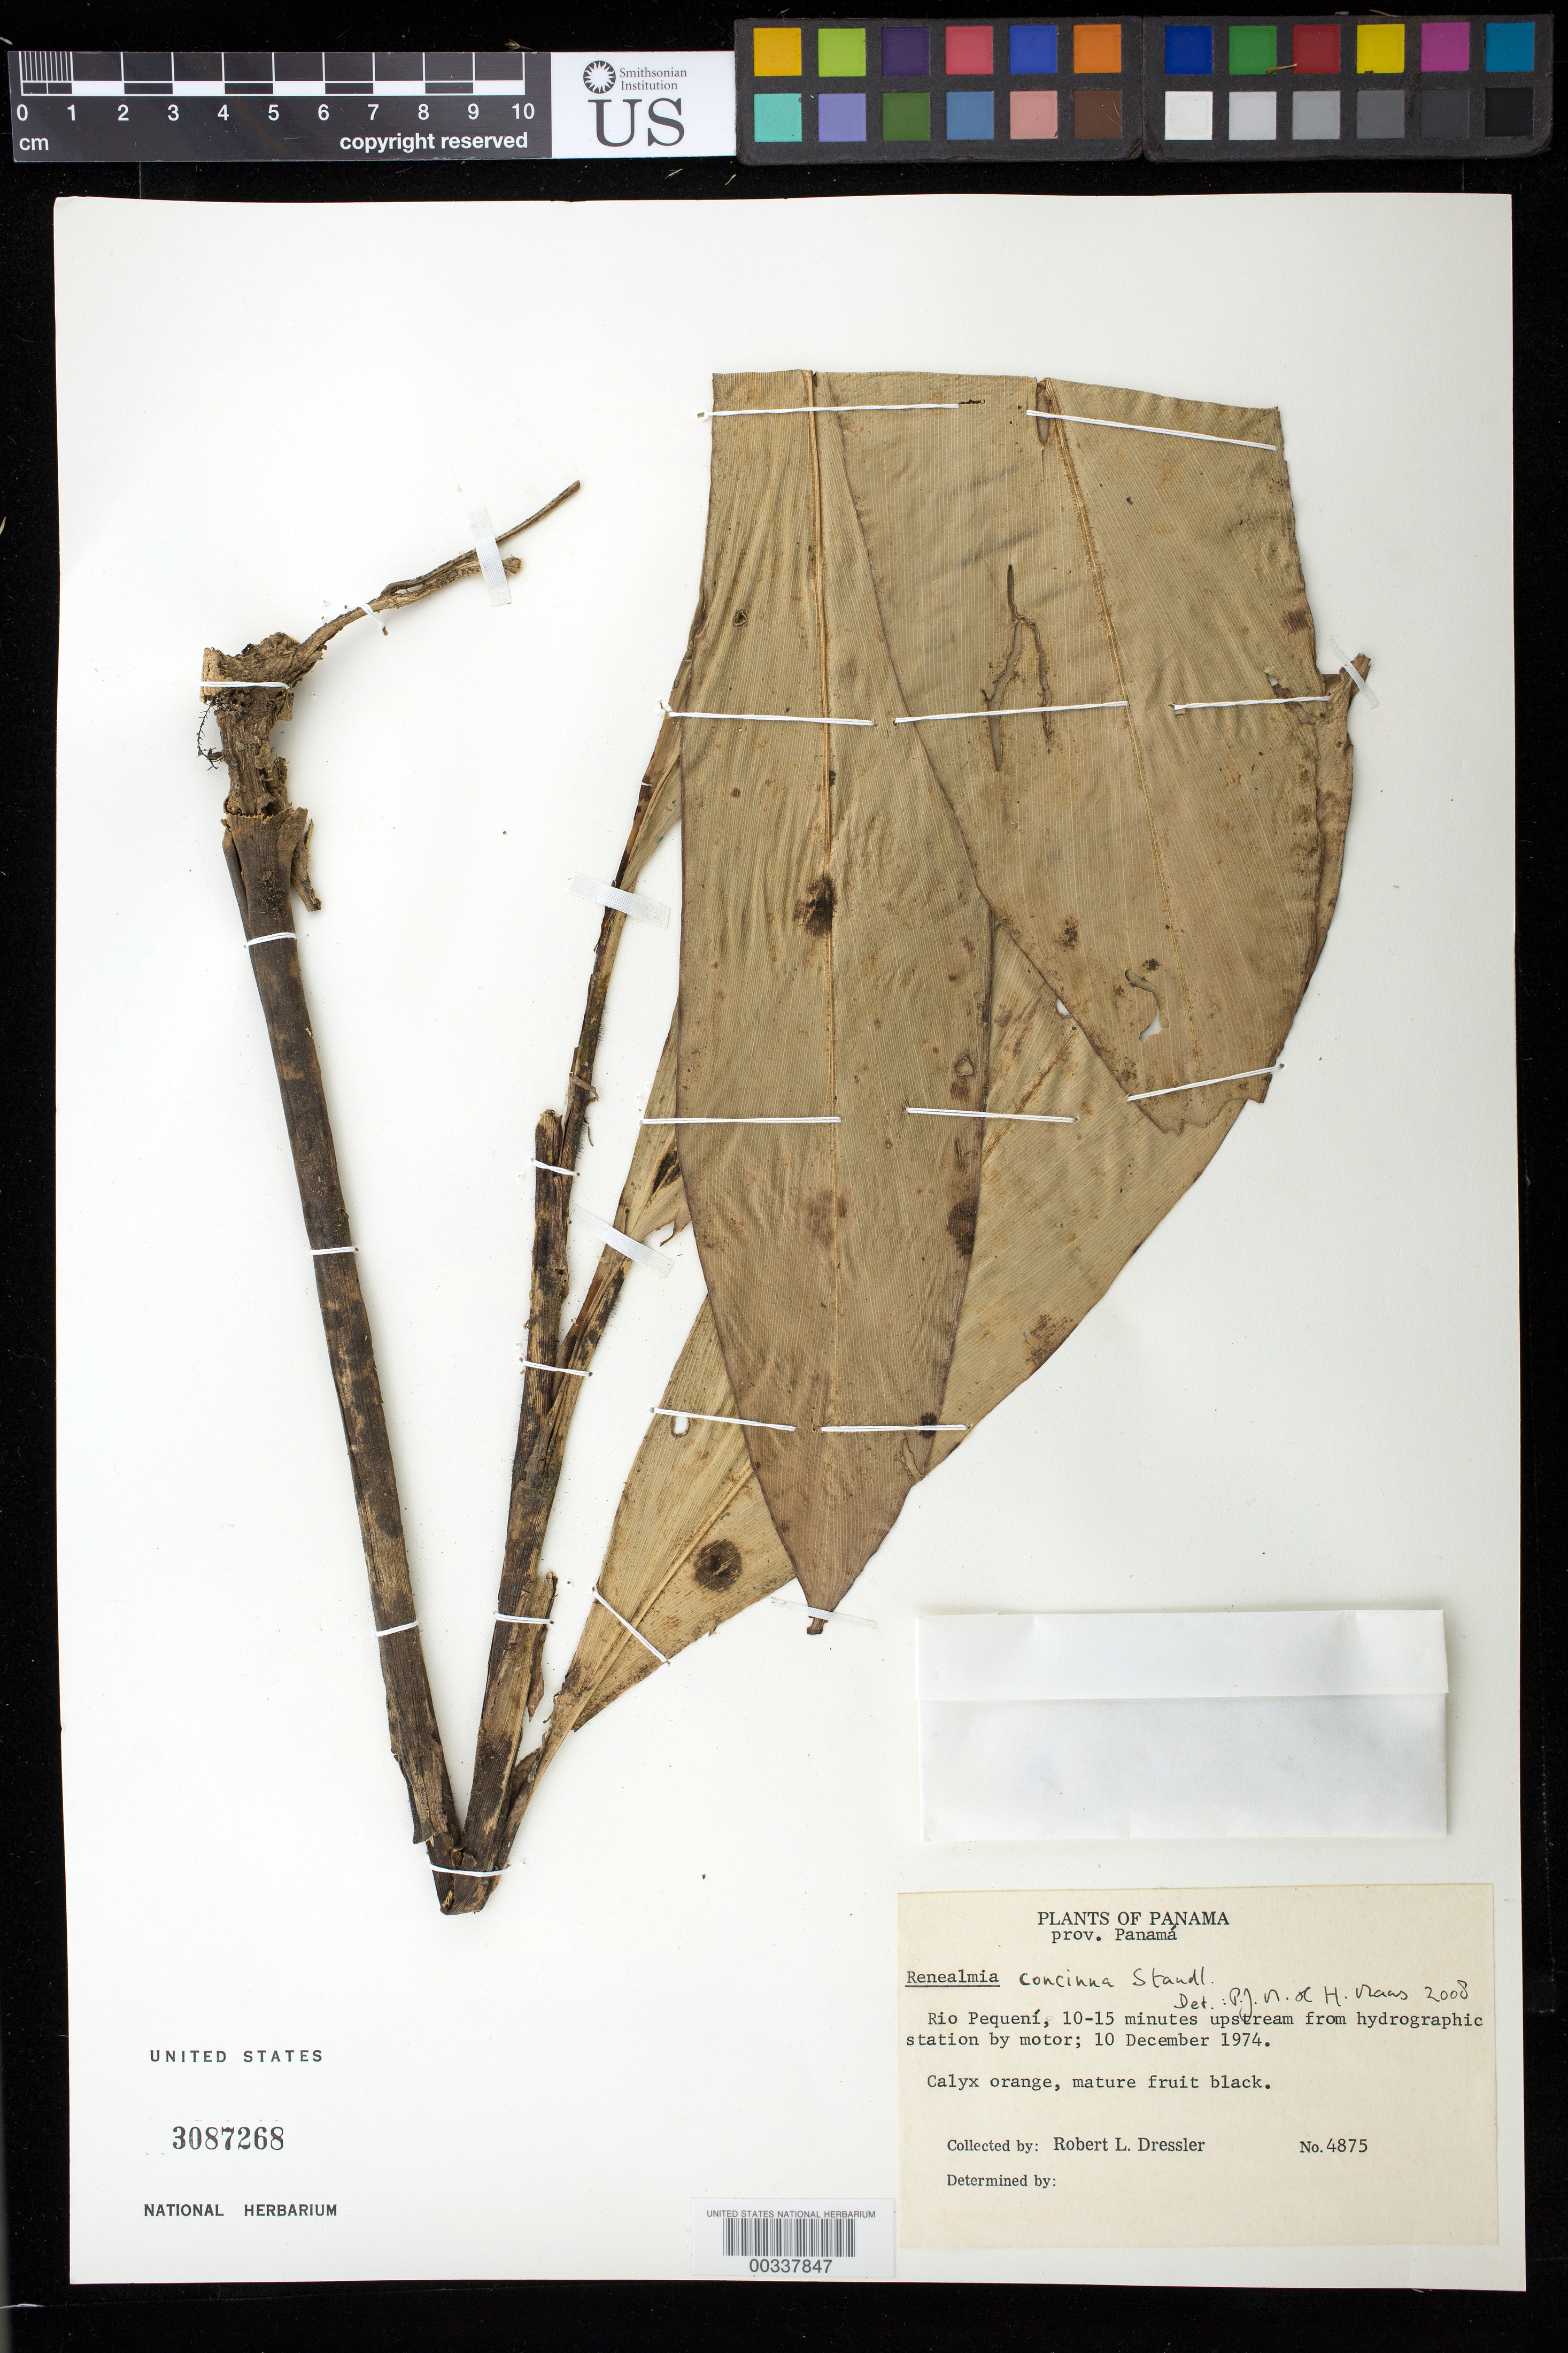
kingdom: Plantae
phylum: Tracheophyta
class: Liliopsida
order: Zingiberales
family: Zingiberaceae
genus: Renealmia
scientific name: Renealmia concinna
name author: Standl.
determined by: Maas van de Kamer, H.; Maas, P. J.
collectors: R. Dressler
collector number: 4875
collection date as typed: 10 Dec 1974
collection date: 1974-12-10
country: Panama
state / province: Panamá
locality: Rio Pequeni, 10-15 minutes upstream from hydrographic station by motor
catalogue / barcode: US 3087268